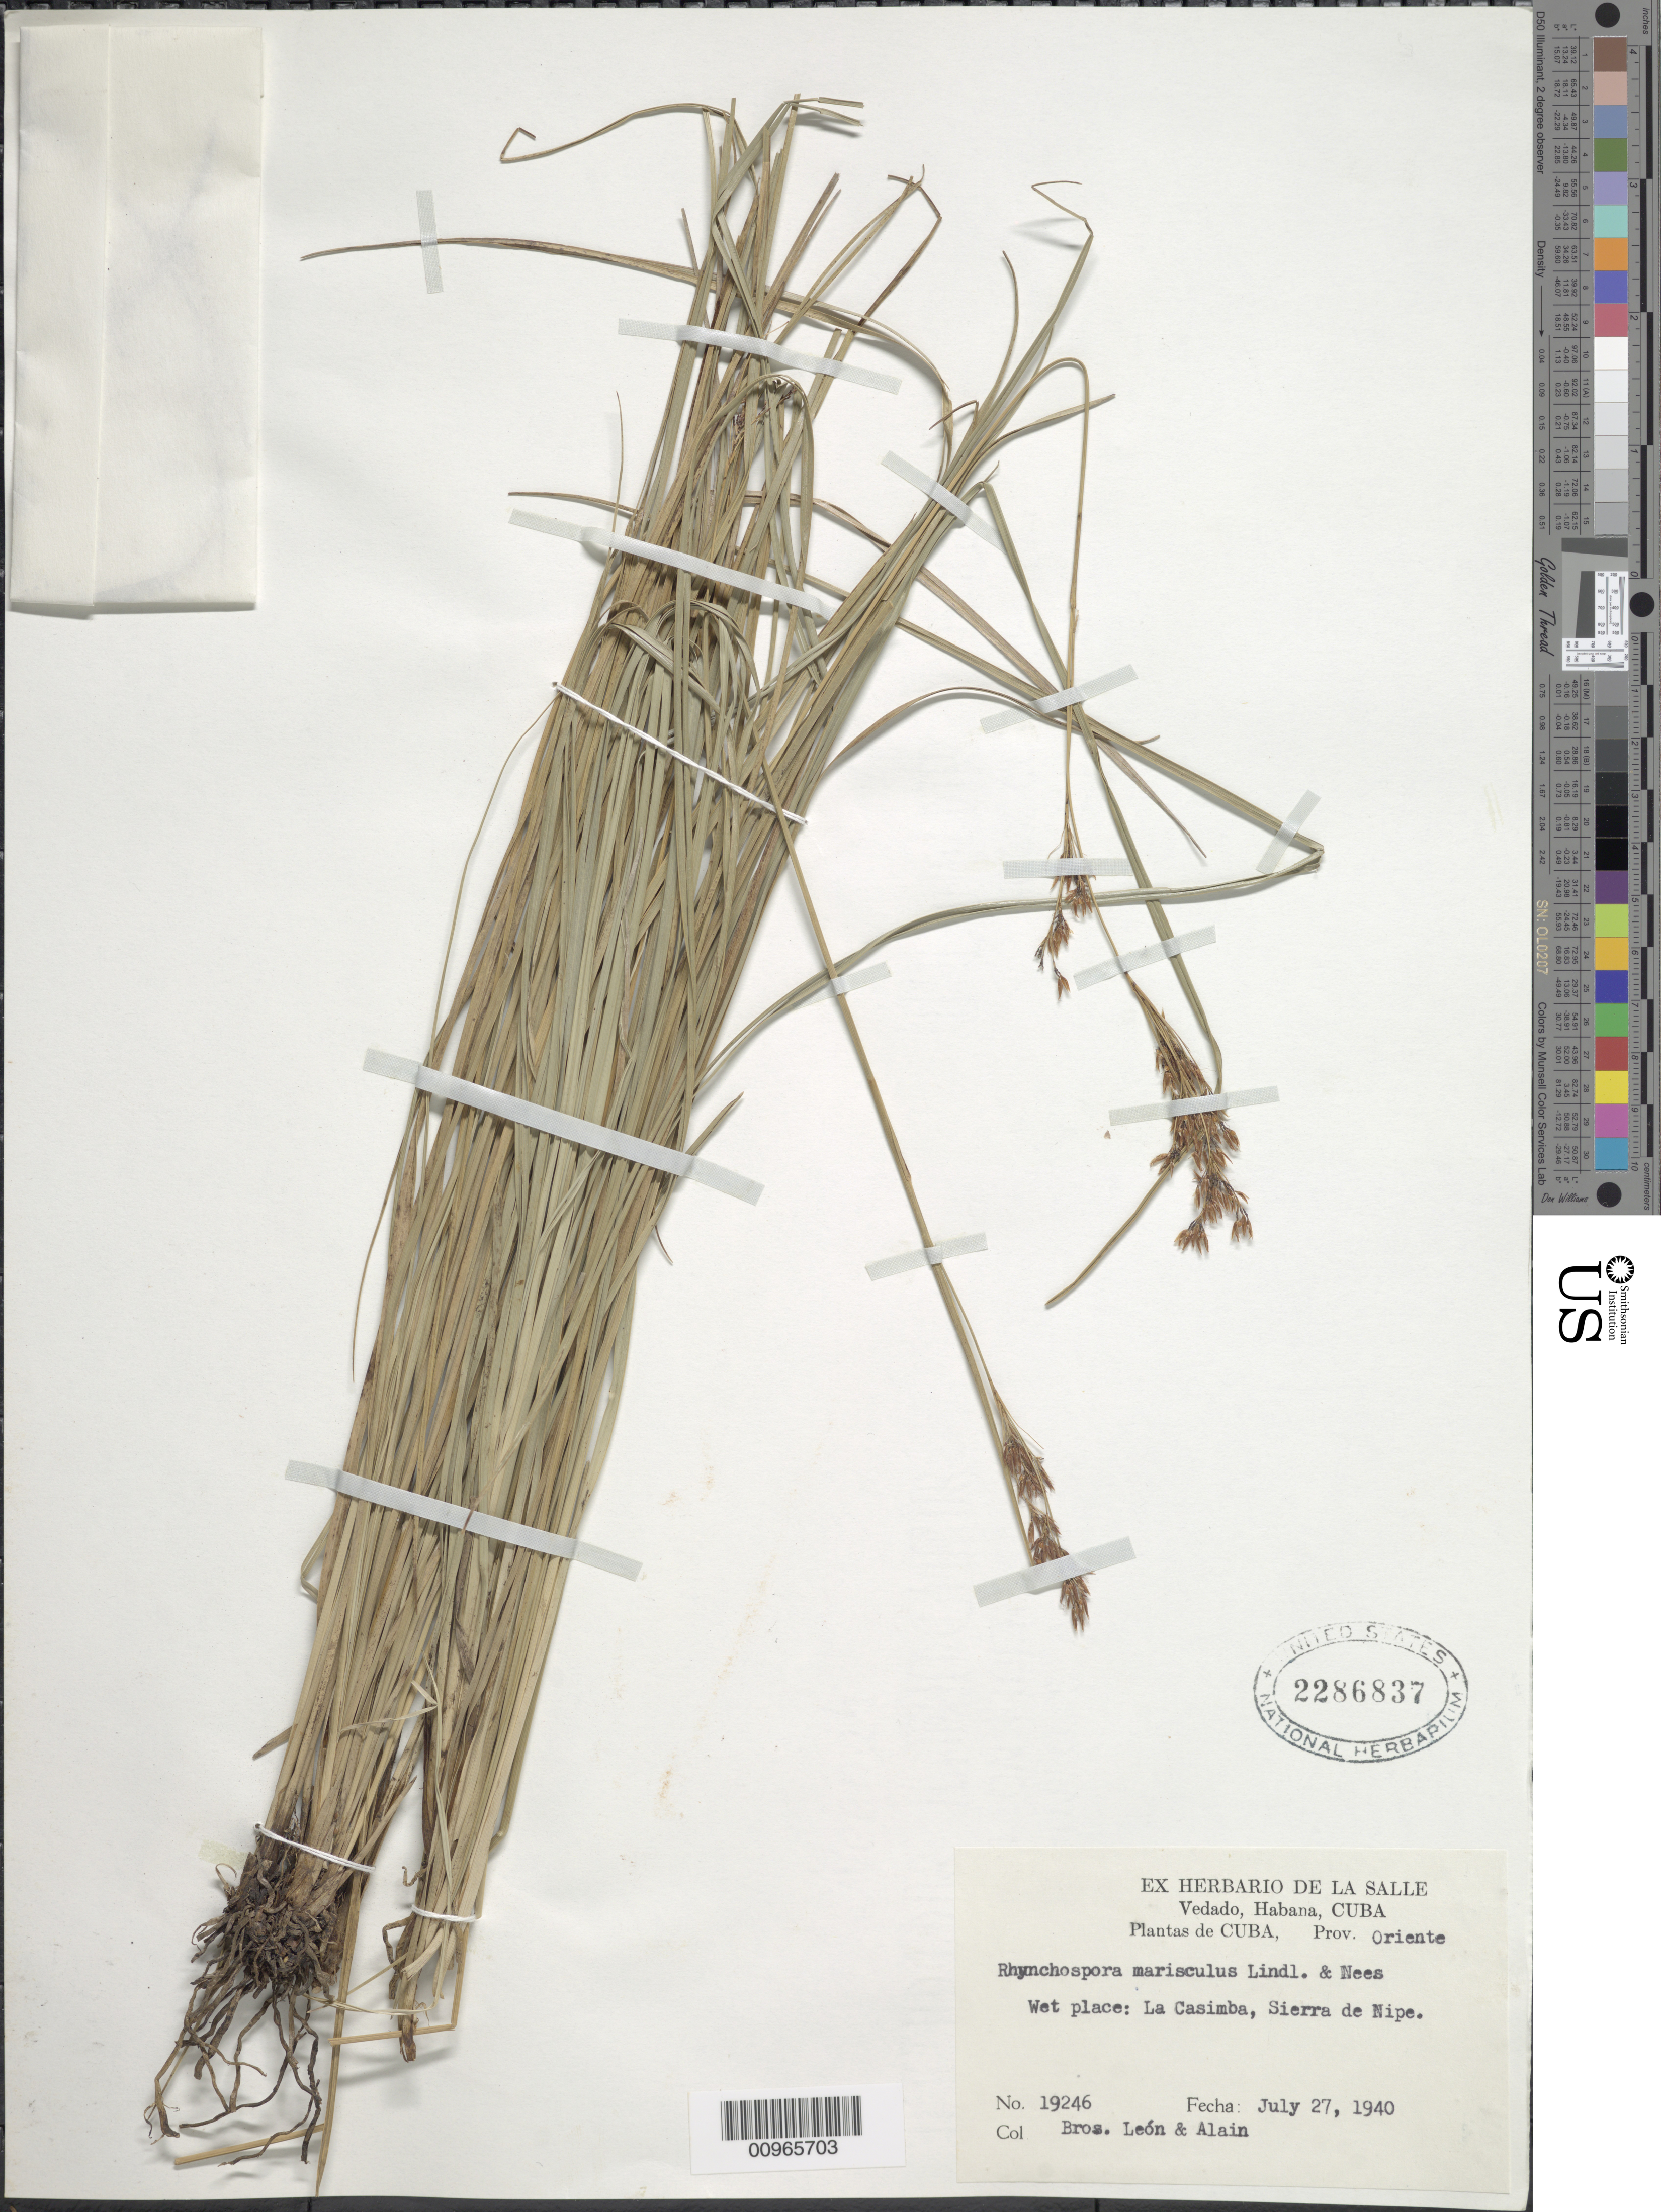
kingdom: Plantae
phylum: Tracheophyta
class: Liliopsida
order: Poales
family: Cyperaceae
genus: Rhynchospora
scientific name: Rhynchospora marisculus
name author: Lindl. & Nees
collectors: Bro. León & A. H. Liogier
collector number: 19246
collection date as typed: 27 Jun 1940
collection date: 1940-06-27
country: Cuba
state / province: Holguín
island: Cuba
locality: La Casimba, Sierra de Nipe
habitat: Wet place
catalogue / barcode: US 2286837